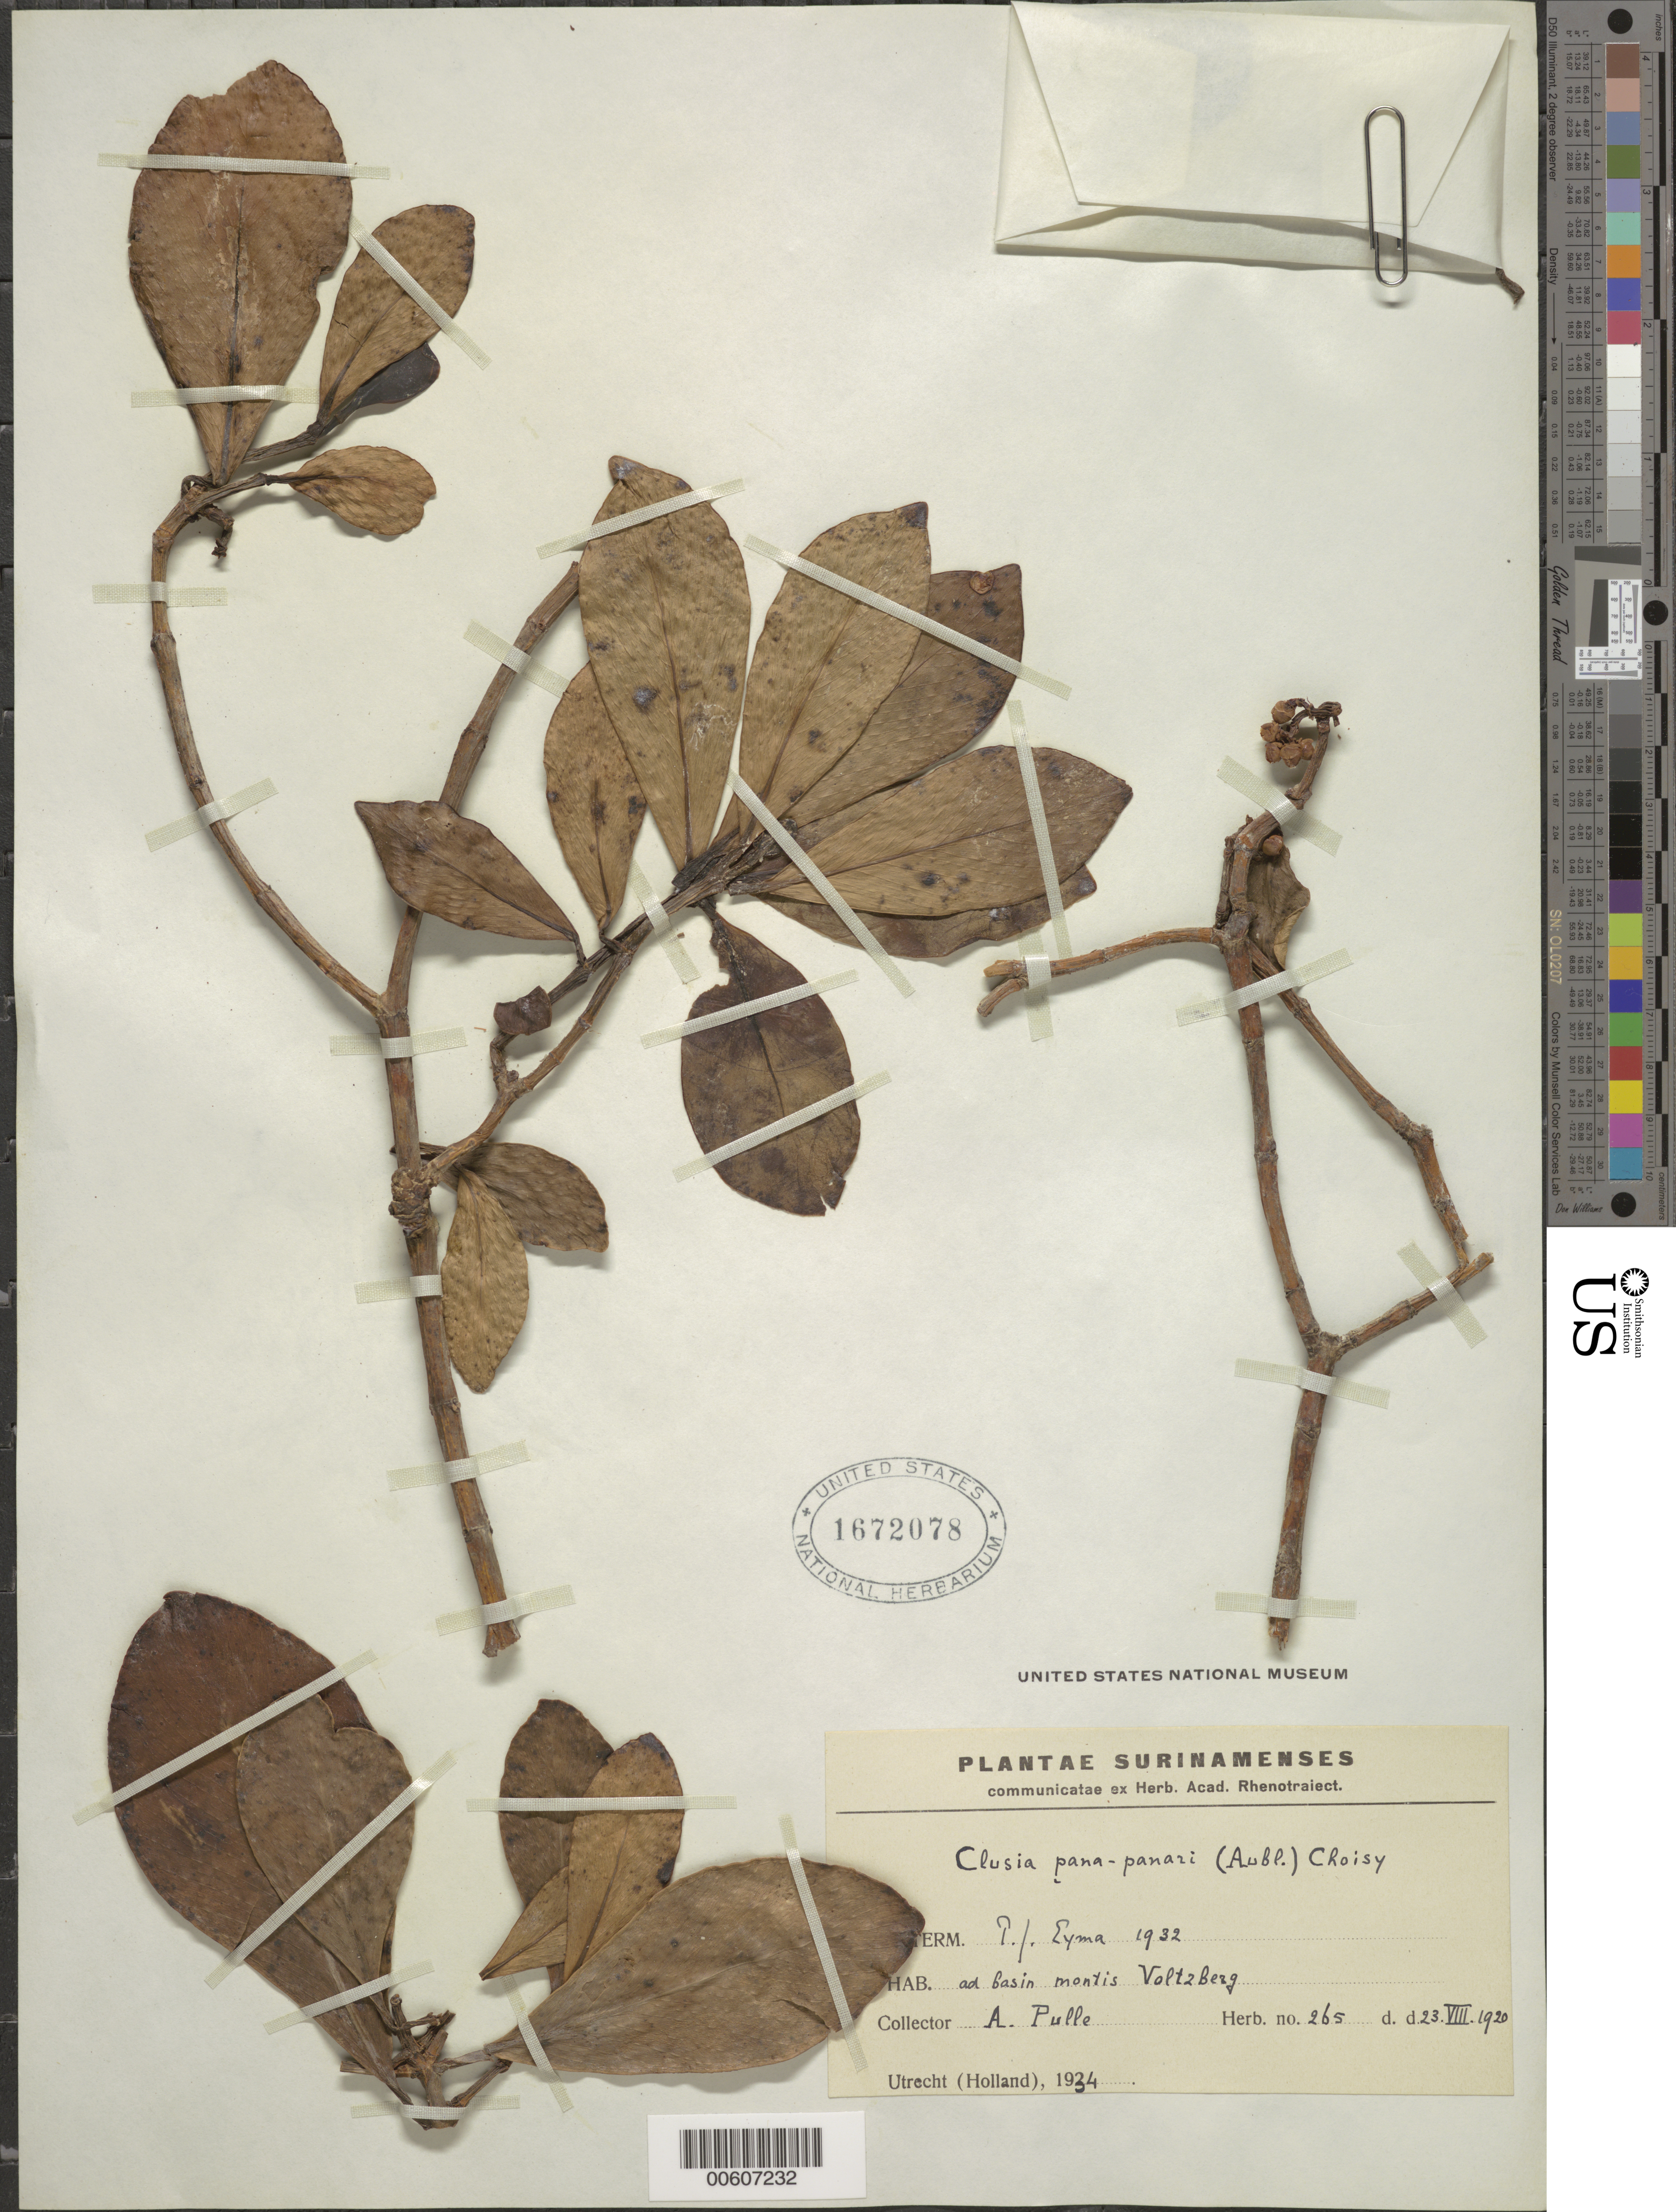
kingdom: Plantae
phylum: Tracheophyta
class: Magnoliopsida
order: Malpighiales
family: Clusiaceae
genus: Clusia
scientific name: Clusia panapanari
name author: (Aubl.) Choisy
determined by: Eyma, P. J.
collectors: A. A. Pulle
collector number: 265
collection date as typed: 23-Jul-20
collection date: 1920-07-23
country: Suriname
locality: Voltzberg, ad basin montis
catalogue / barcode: US 1672078